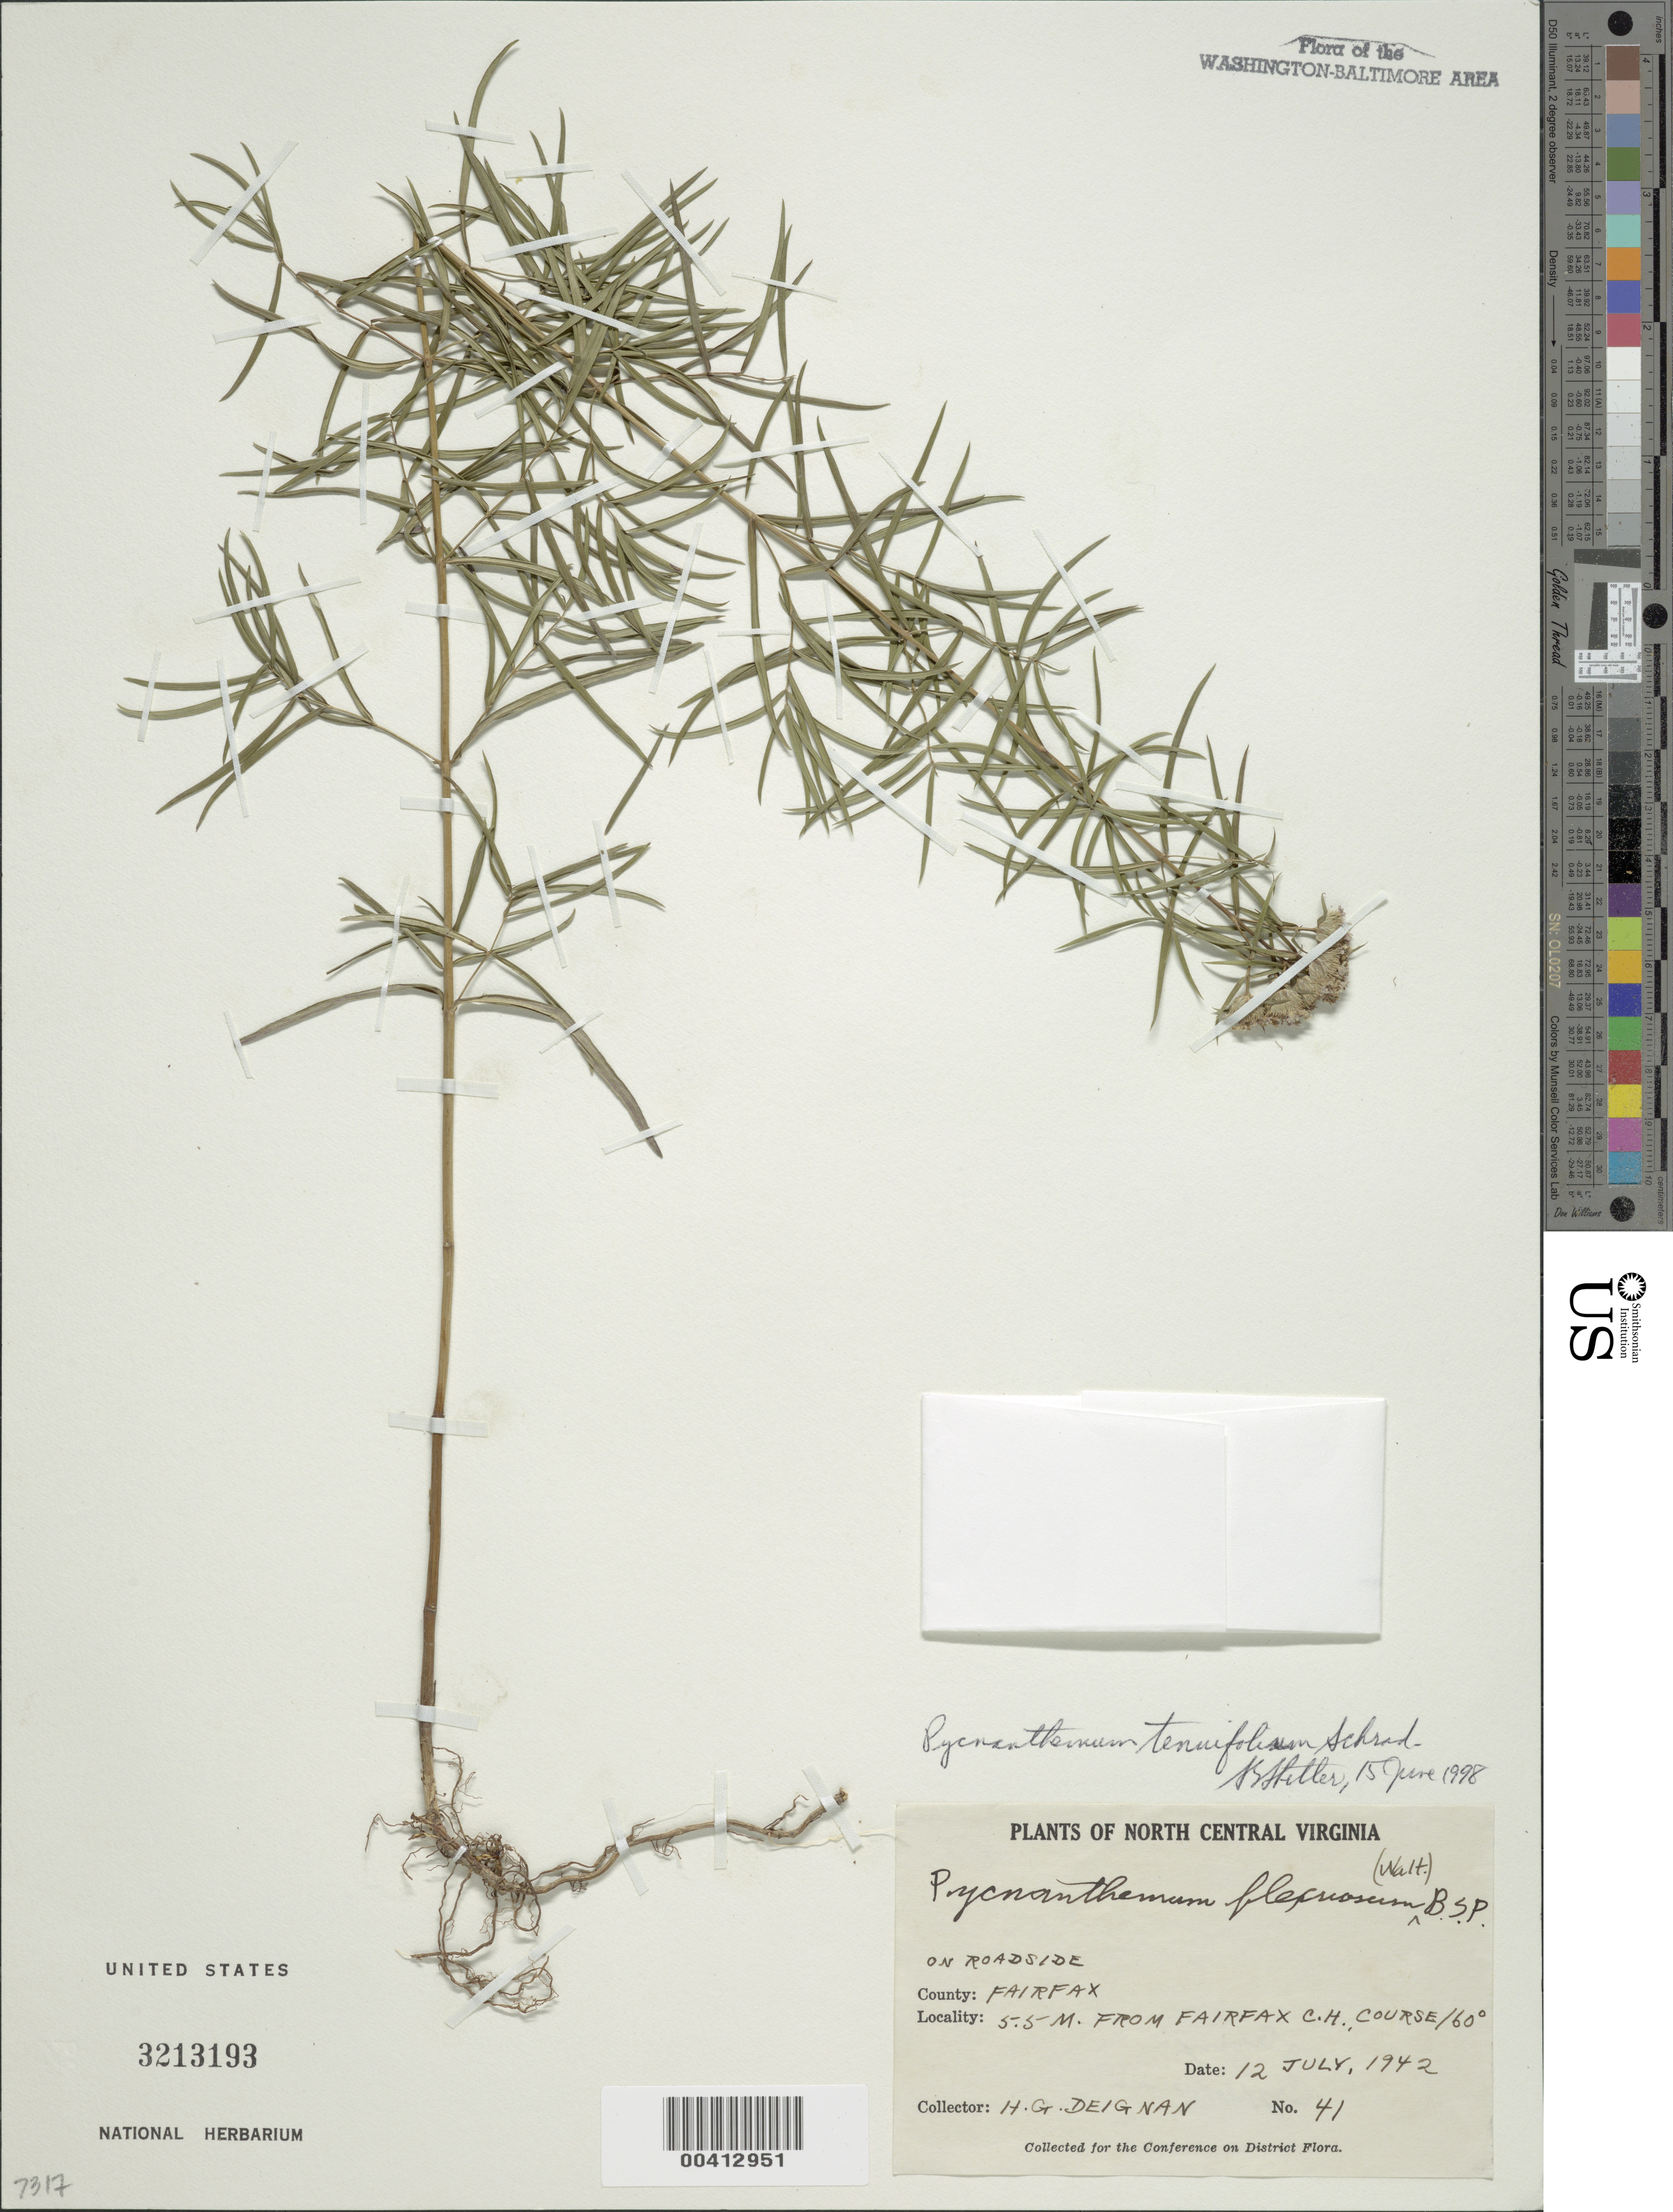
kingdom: Plantae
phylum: Tracheophyta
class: Magnoliopsida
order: Lamiales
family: Lamiaceae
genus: Pycnanthemum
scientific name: Pycnanthemum flexuosum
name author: (Walter) Britton, Stearns & Poggenb.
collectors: H. Deignan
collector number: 41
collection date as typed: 12 Jul 1942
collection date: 1942-07-12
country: United States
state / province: Virginia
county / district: Fairfax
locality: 5.5 mi. from Fairfax County Courthouse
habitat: On roadside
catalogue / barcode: US 3213193